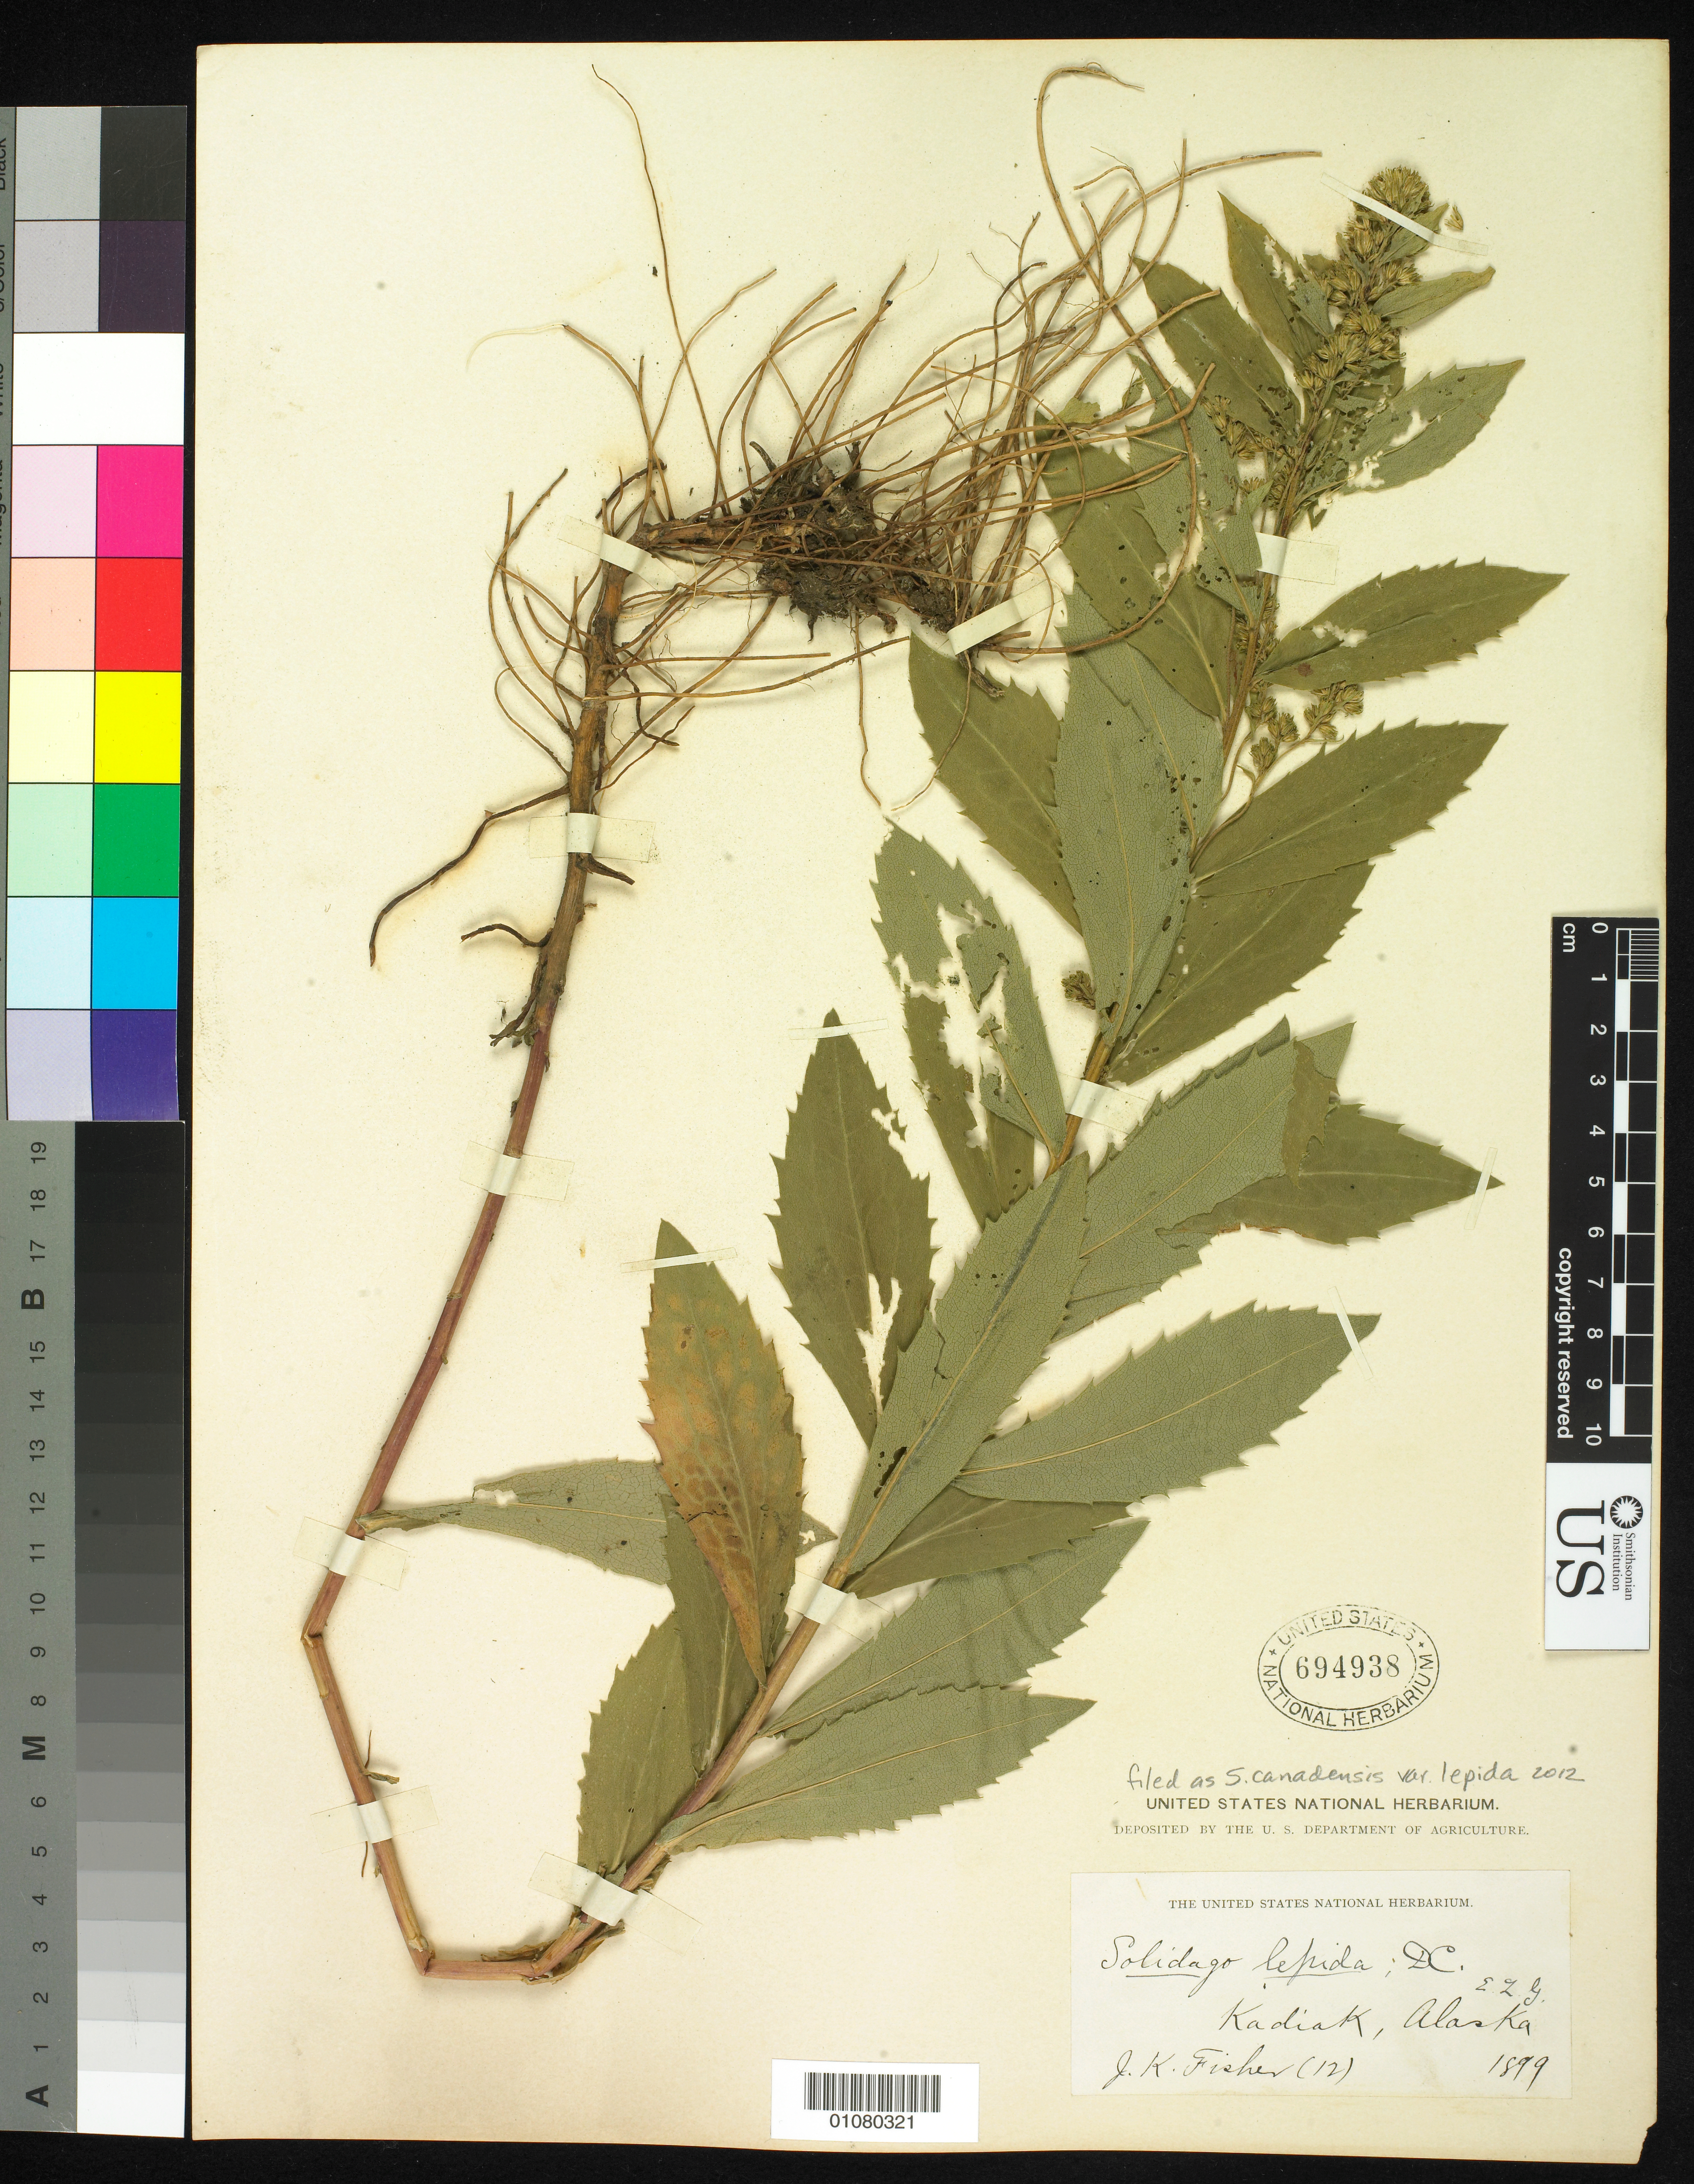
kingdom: Plantae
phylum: Tracheophyta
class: Magnoliopsida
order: Asterales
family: Asteraceae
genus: Solidago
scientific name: Solidago canadensis var. salebrosa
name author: (Piper) M.E. Jones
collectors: W. J. Fisher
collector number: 12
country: United States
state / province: Alaska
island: Kodiak I.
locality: Kodiak (Kadiak, Kadyak)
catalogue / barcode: US 694938